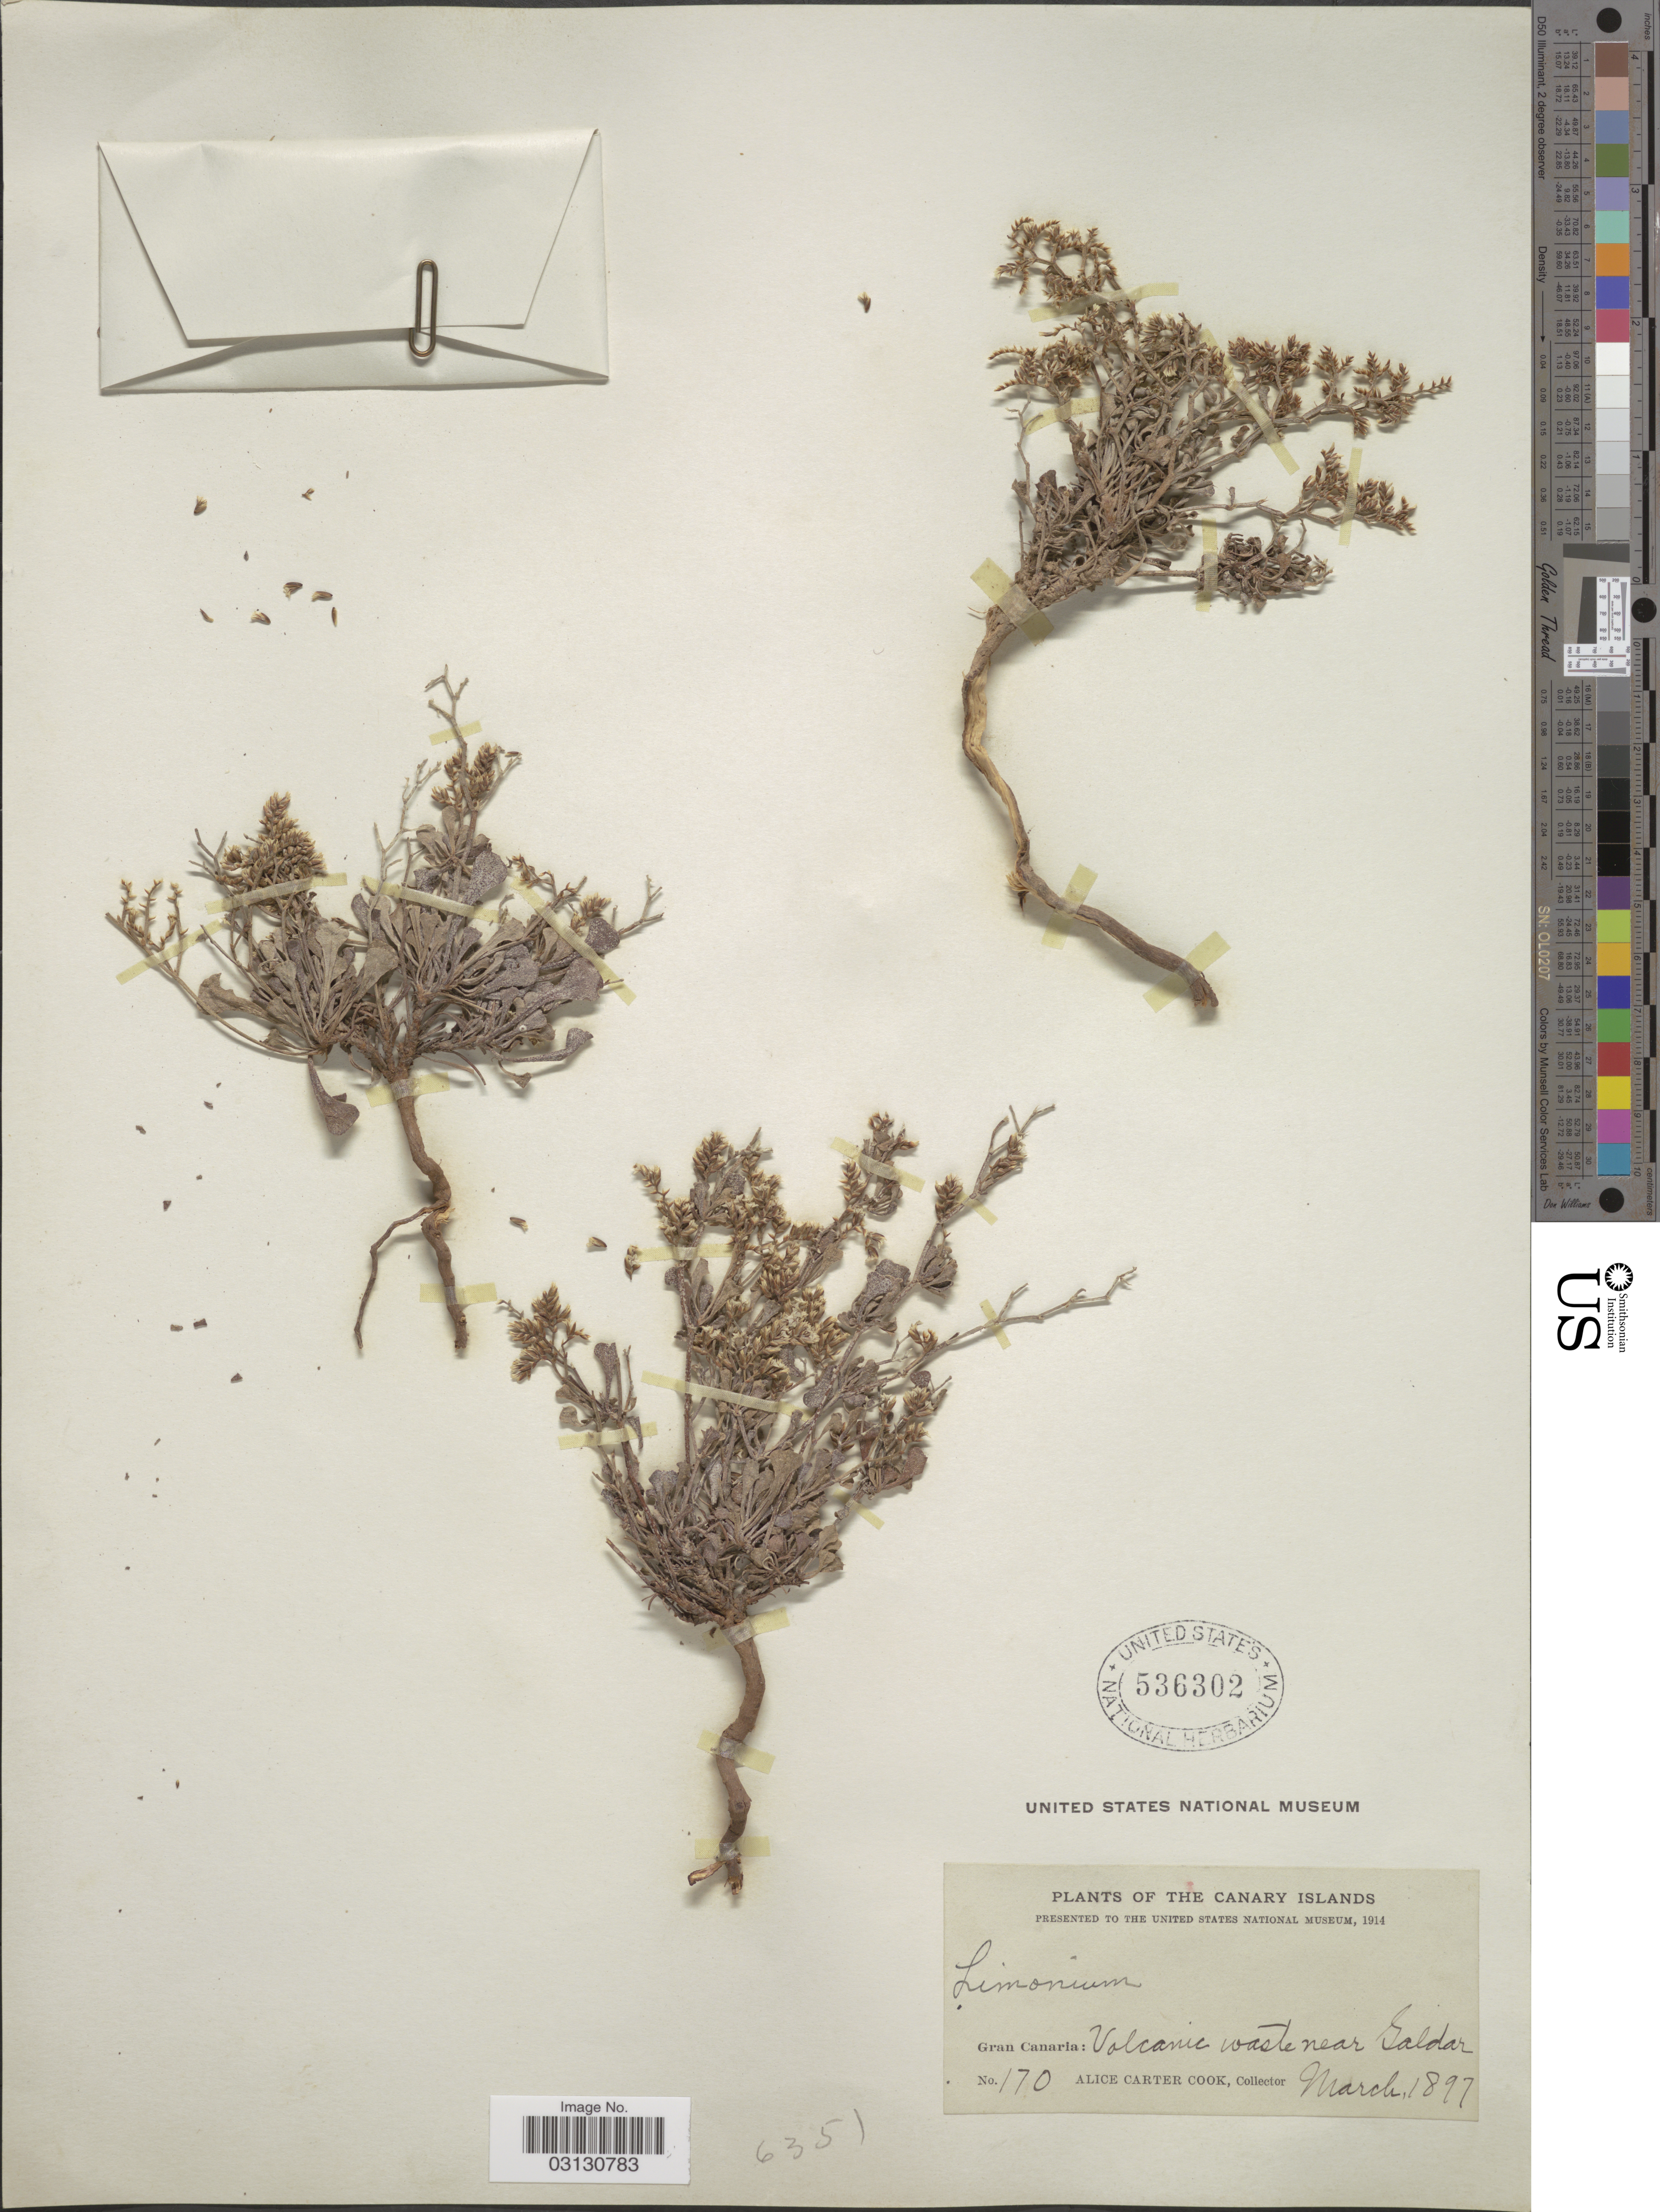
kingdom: Plantae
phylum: Tracheophyta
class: Magnoliopsida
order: Caryophyllales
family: Plumbaginaceae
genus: Limonium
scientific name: Limonium sp.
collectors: Alice C. Cook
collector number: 170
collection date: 1897-03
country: Spain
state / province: Canarias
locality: The Canary Islands, Gran Canaria: Volcanic waste near Galdar.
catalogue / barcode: US 536302